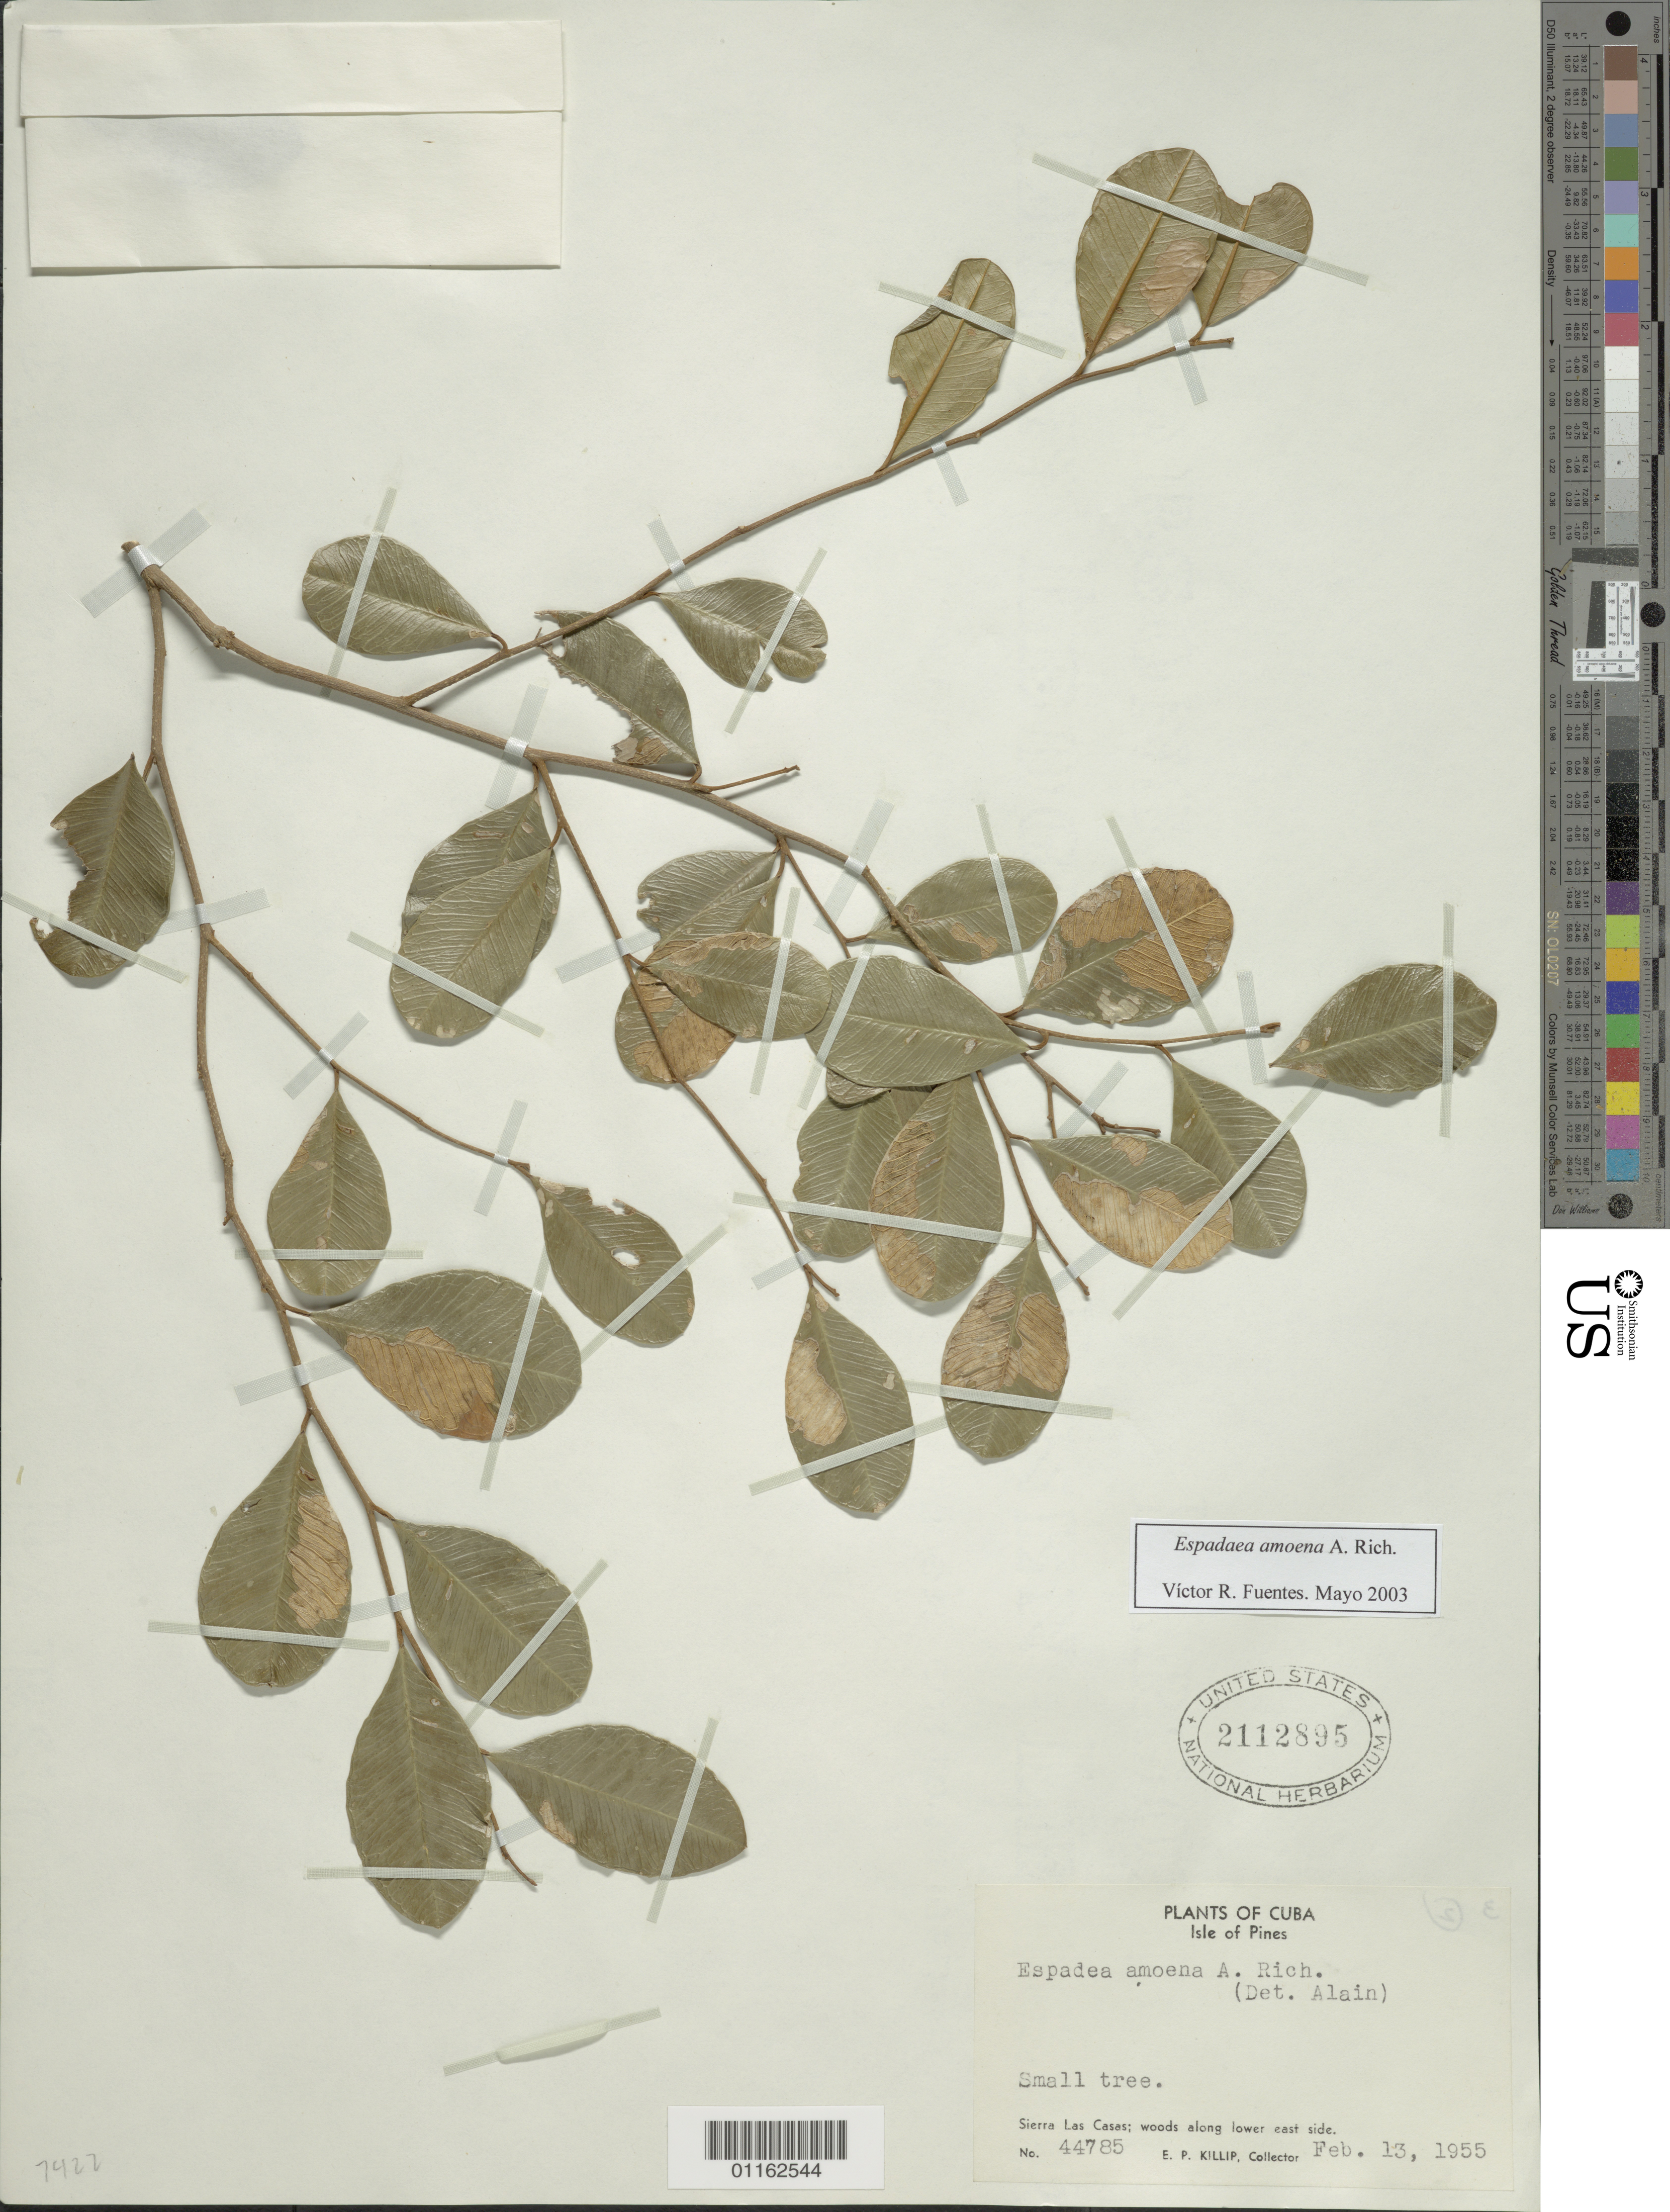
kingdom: Plantae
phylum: Tracheophyta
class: Magnoliopsida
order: Solanales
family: Solanaceae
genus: Espadaea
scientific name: Espadaea amoena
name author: A. Rich.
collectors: E. P. Killip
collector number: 44785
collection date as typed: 13 Feb 1955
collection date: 1955-02-13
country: Cuba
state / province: Isla de la Juventud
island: Isla de la Juventud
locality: Sierra Las Casas; woods along lower east side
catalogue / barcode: US 2112895